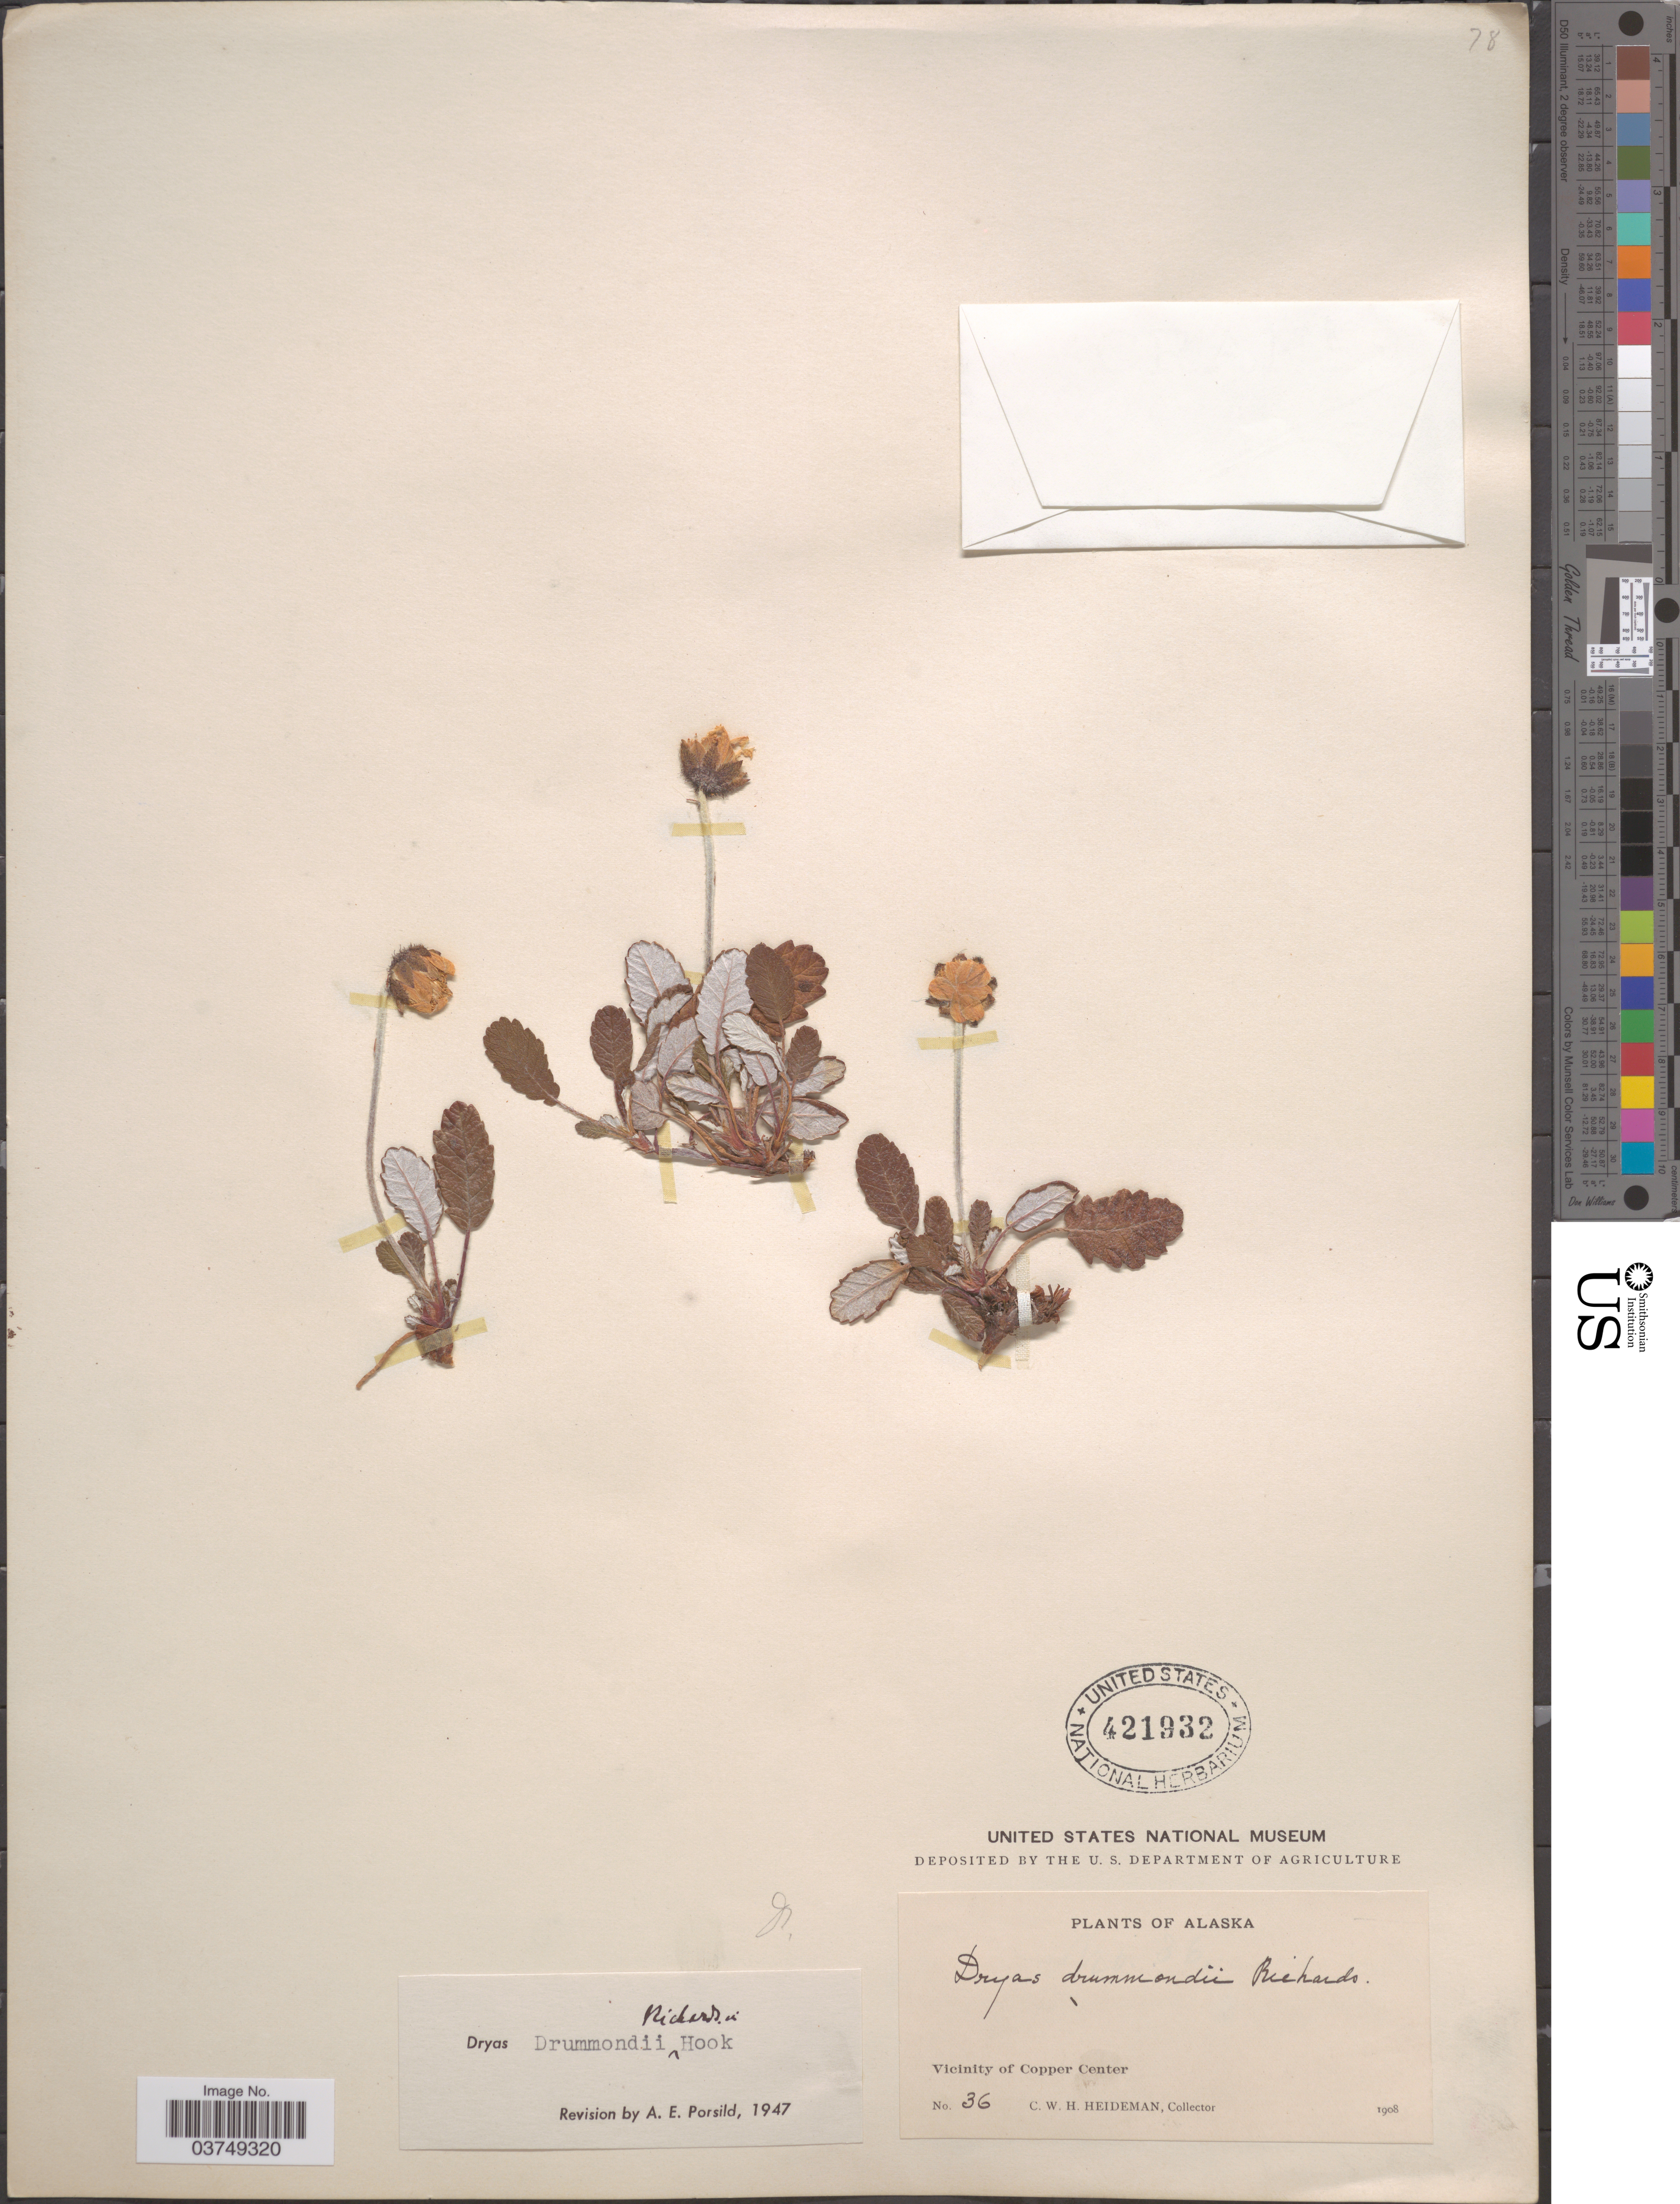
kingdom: Plantae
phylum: Tracheophyta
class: Magnoliopsida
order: Rosales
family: Rosaceae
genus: Dryas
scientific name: Dryas drummondii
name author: Hook. & Richardson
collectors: C. Heideman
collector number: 36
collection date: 1908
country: United States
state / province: Alaska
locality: Vicinity of Copper Center.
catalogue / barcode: US 421932